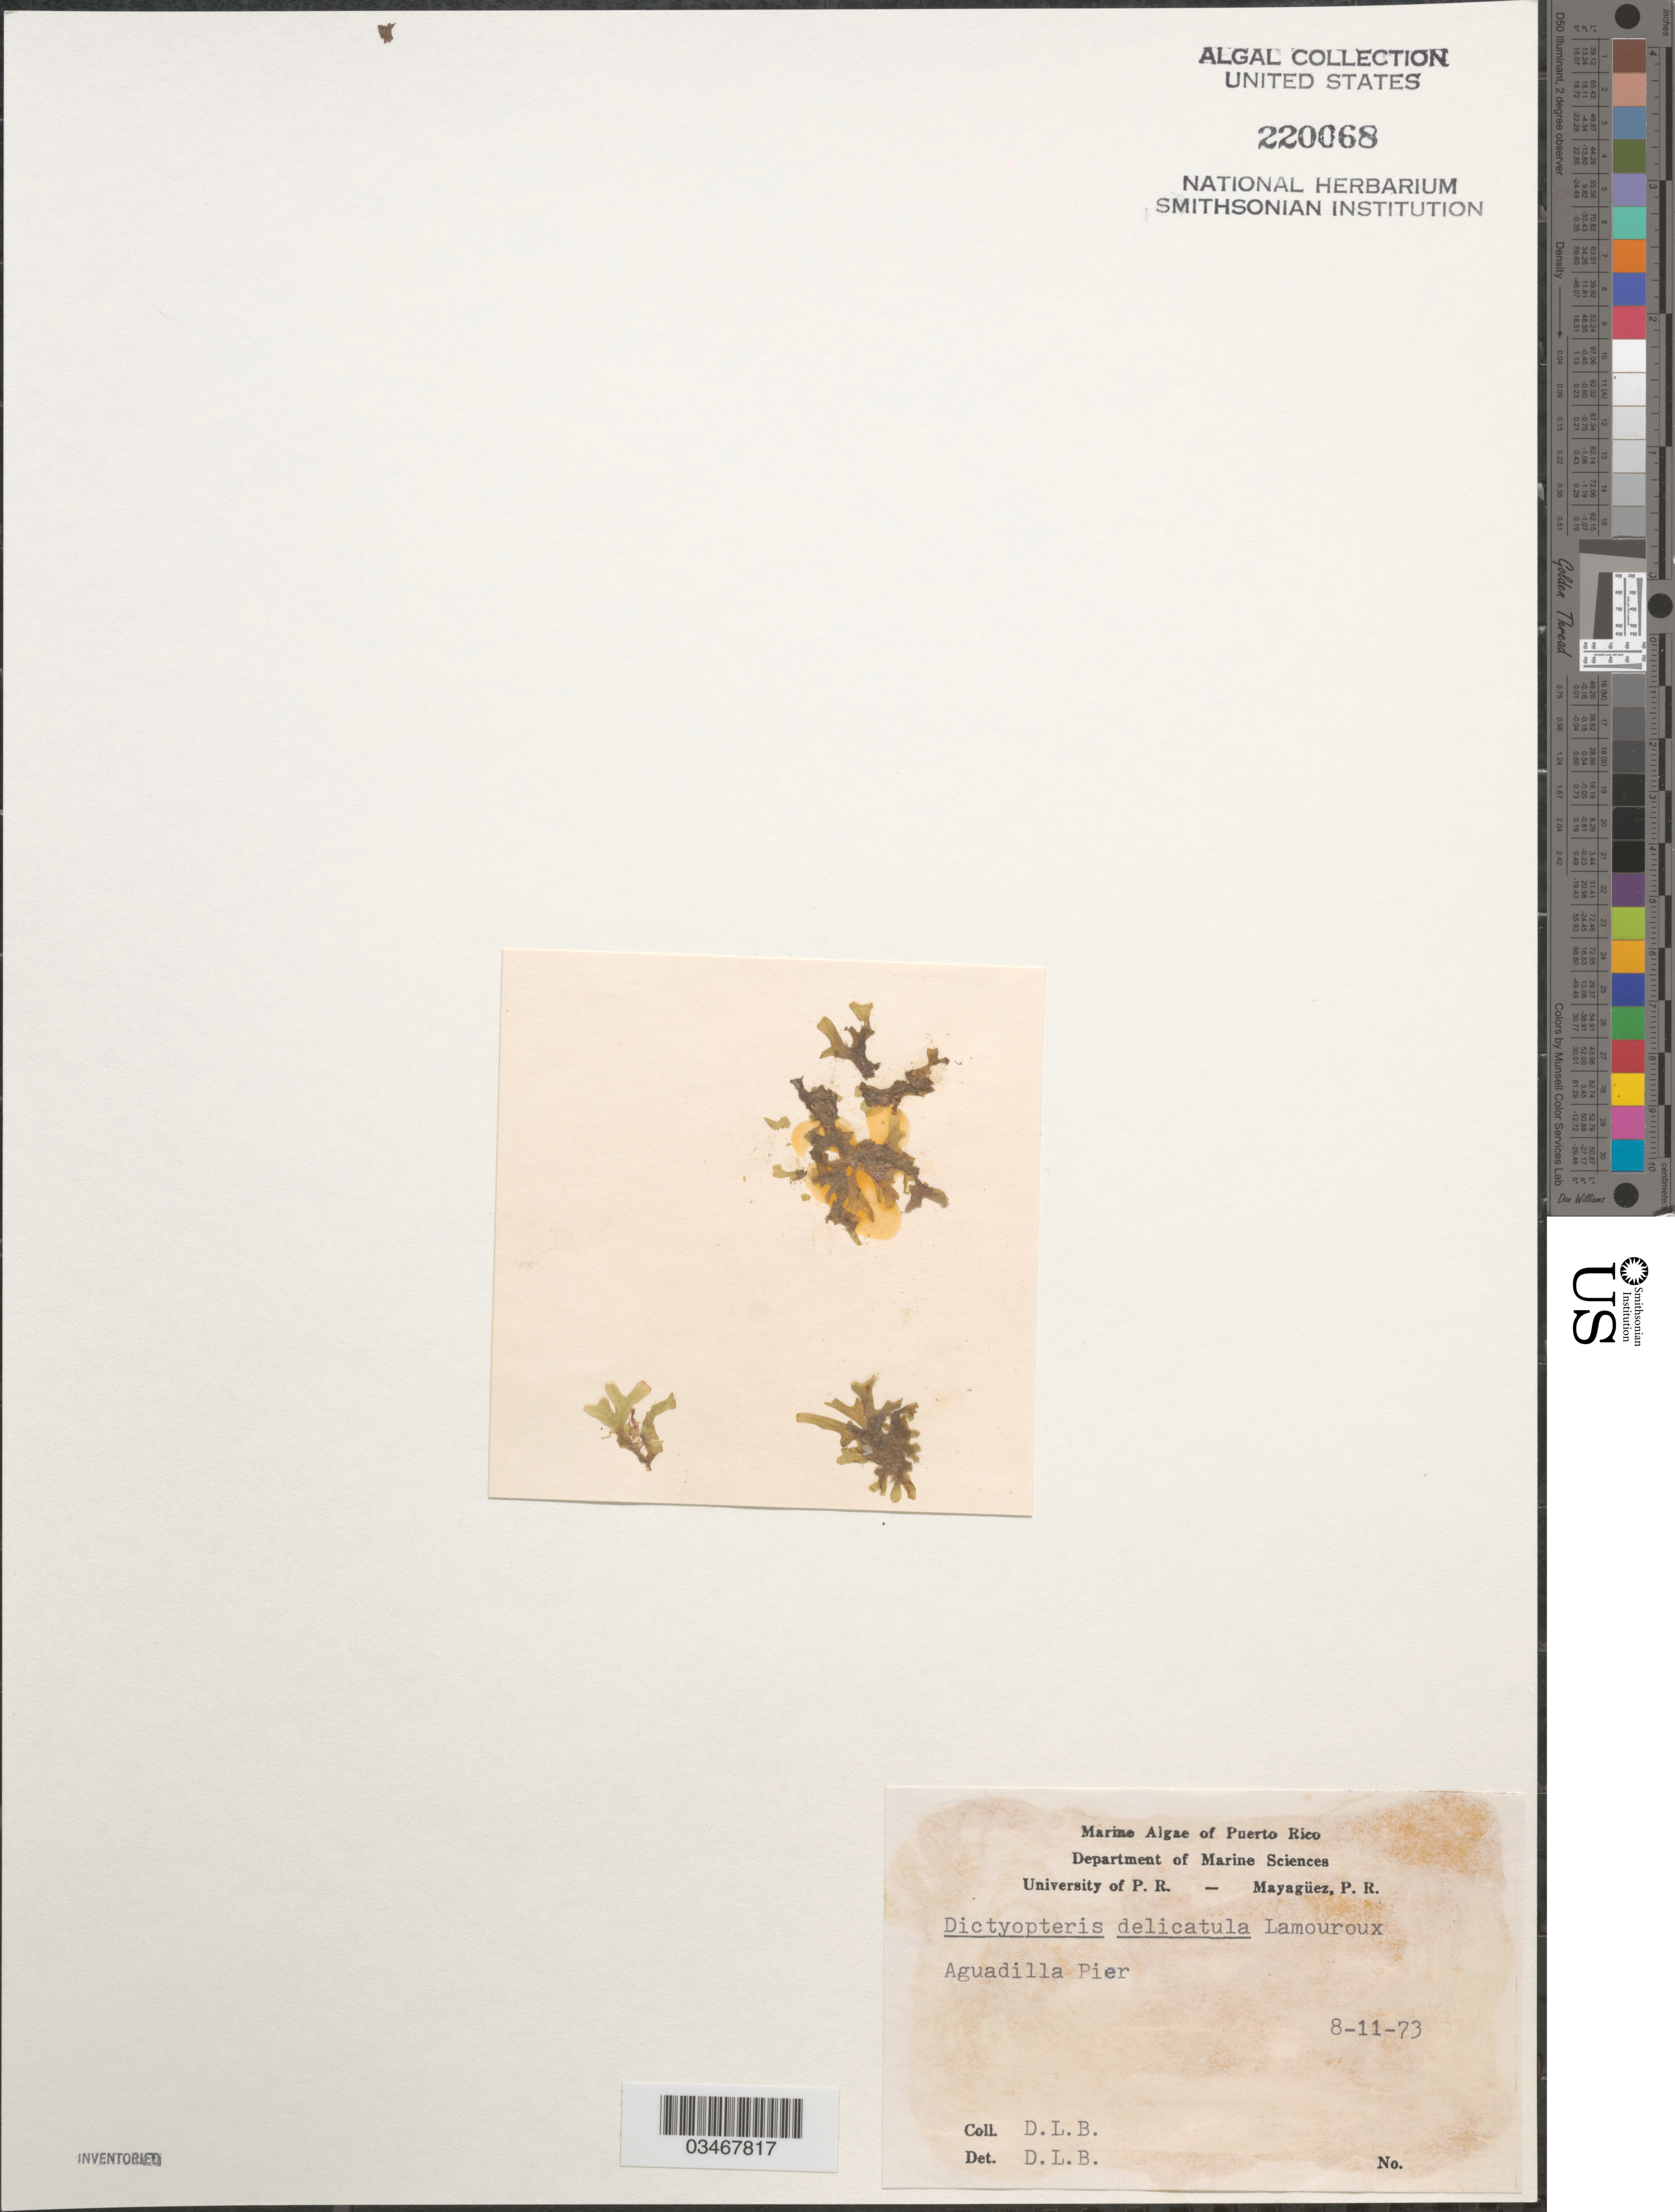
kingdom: Chromista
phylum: Ochrophyta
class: Phaeophyceae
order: Dictyotales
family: Dictyotaceae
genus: Dictyopteris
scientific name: Dictyopteris delicatula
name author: J.V.Lamouroux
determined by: Ballantine, D. L.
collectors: D.L. Ballantine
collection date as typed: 11 Aug 1973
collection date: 1973-08-11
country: Puerto Rico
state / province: Aguadilla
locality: Aguadilla Pier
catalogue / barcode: US 220068